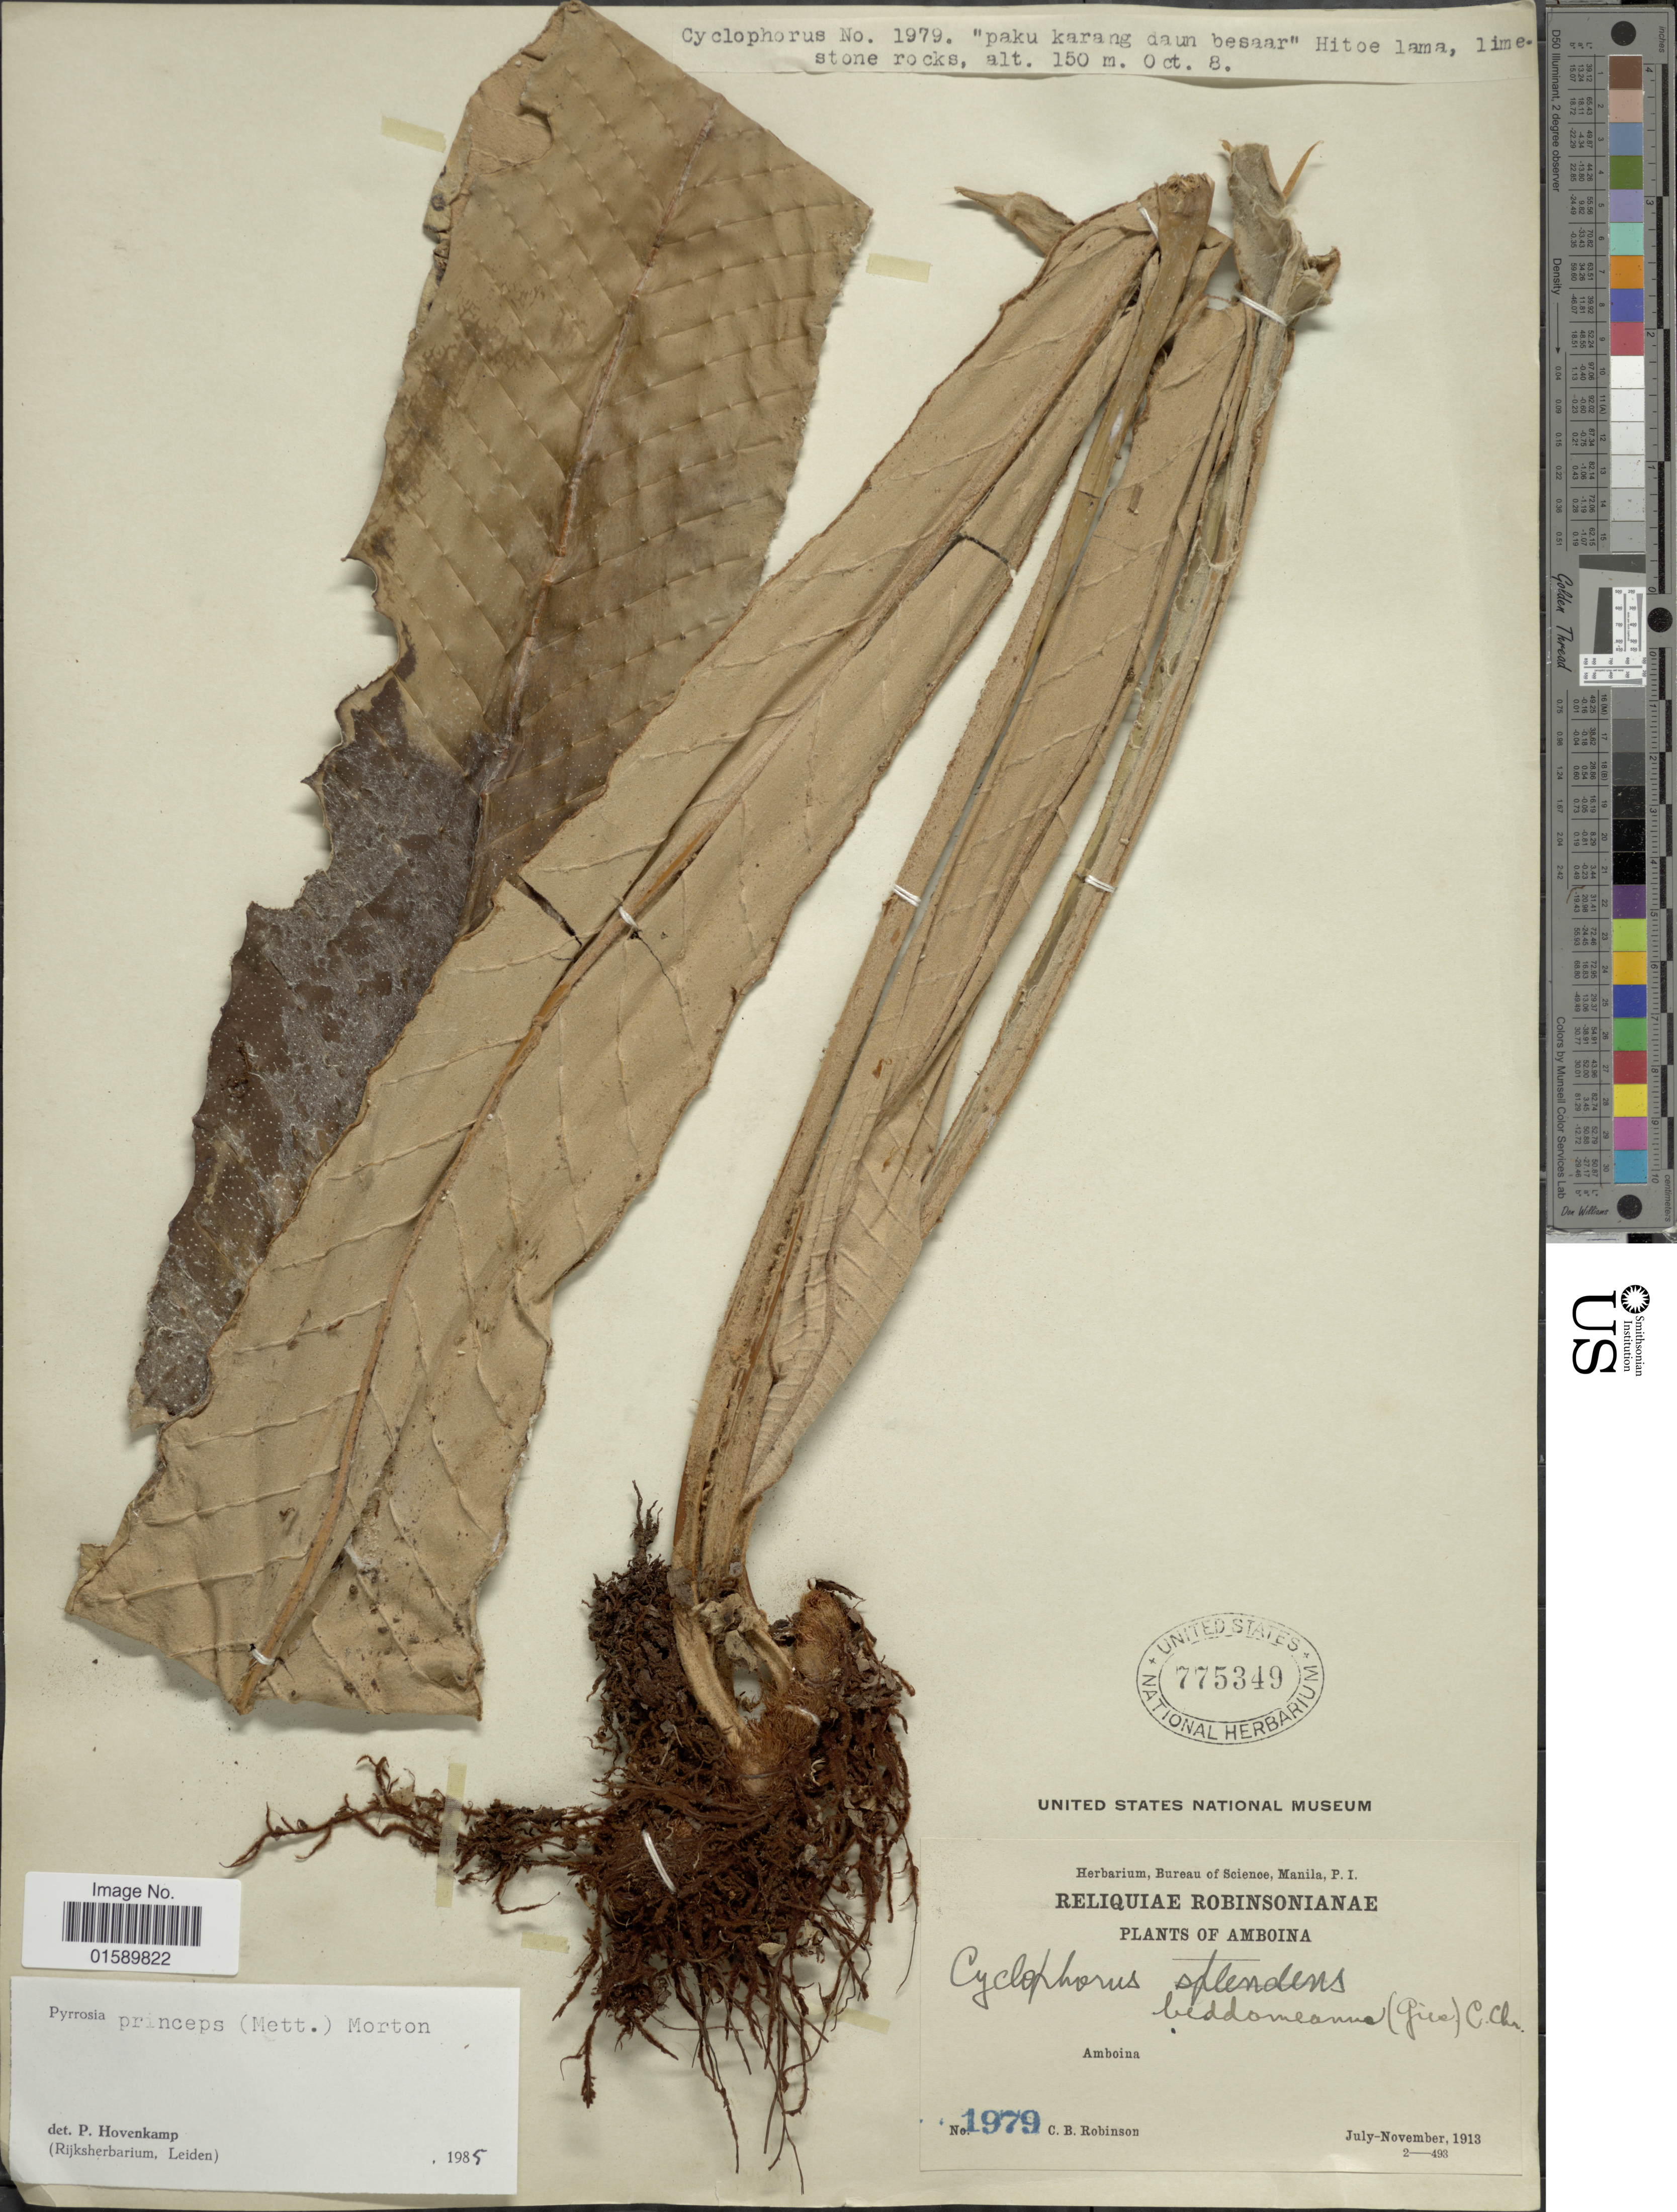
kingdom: Plantae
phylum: Tracheophyta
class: Polypodiopsida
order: Polypodiales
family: Polypodiaceae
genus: Pyrrosia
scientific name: Pyrrosia princeps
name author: (Mett.) C.V. Morton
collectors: C. Robinson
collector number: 1979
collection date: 1913-07/1913-11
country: Indonesia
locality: Amboina.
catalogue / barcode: US 775349